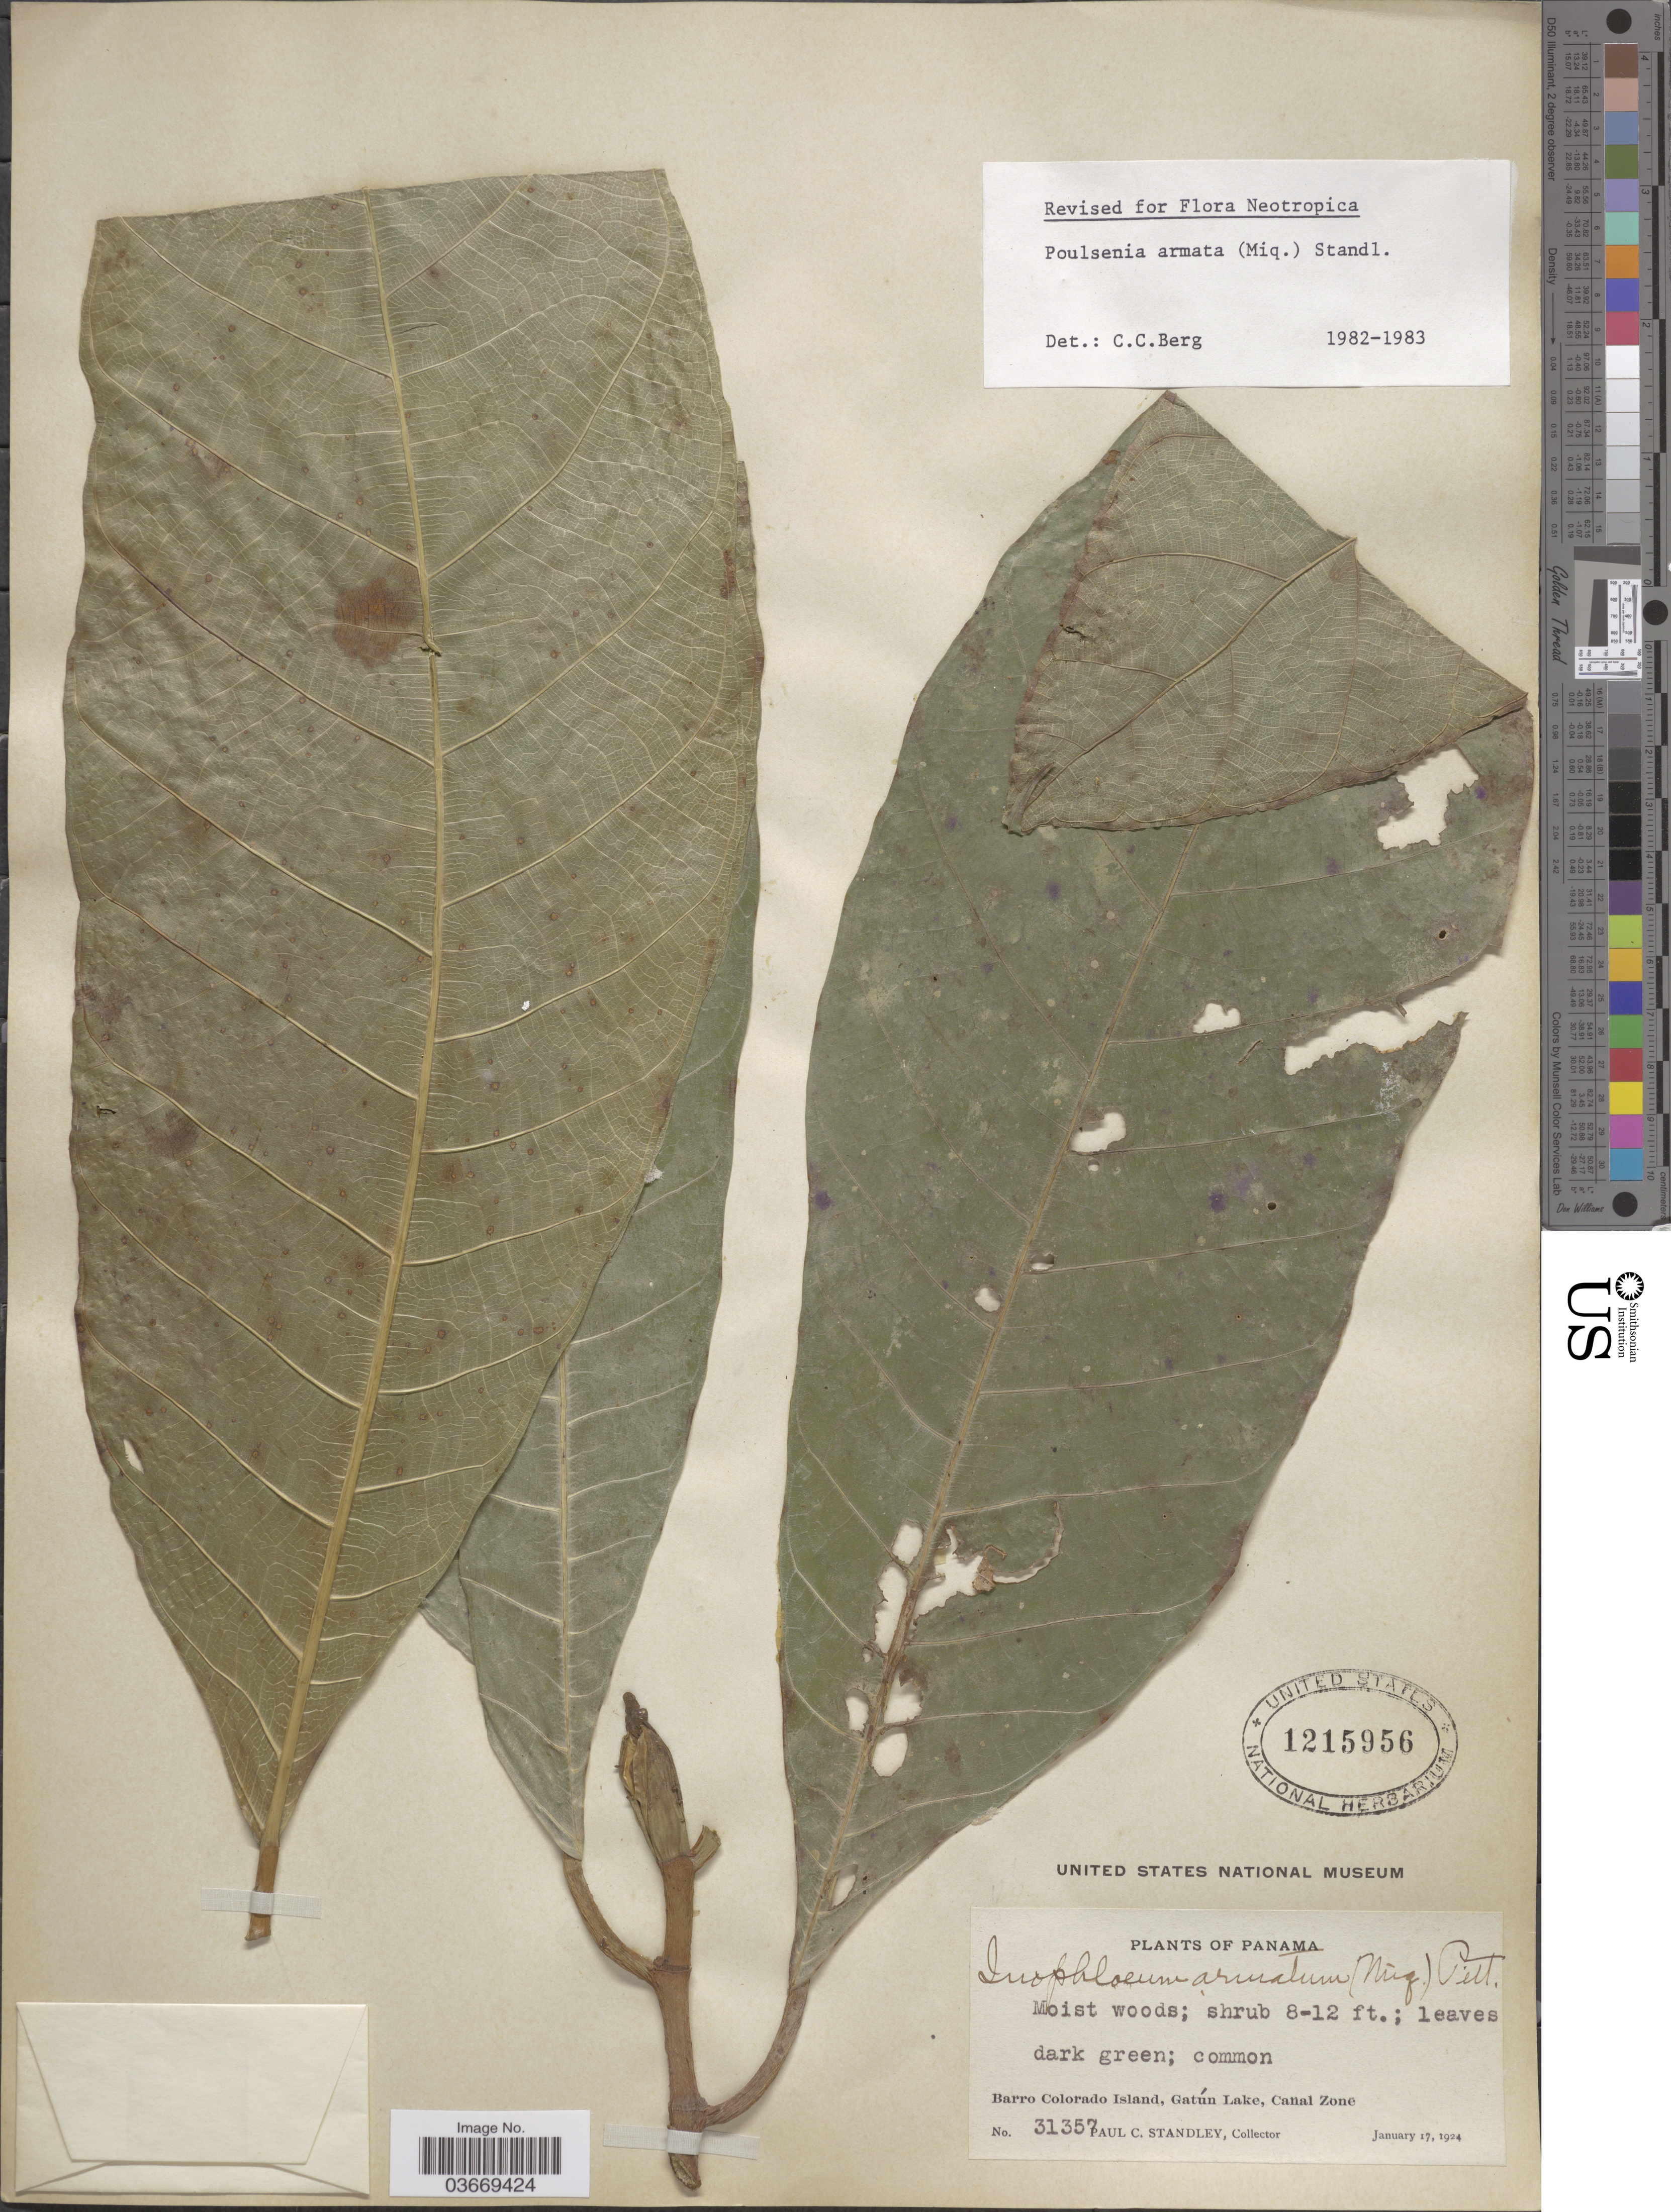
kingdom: Plantae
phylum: Tracheophyta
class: Magnoliopsida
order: Rosales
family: Moraceae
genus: Poulsenia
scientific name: Poulsenia armata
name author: (Miq.) Standl.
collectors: P. C. Standley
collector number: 31357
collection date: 1924-01-17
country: Panama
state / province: Colón / Panamá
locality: Barro Colorado Island in Gatún Lake, Canal Zone.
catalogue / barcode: US 1215956